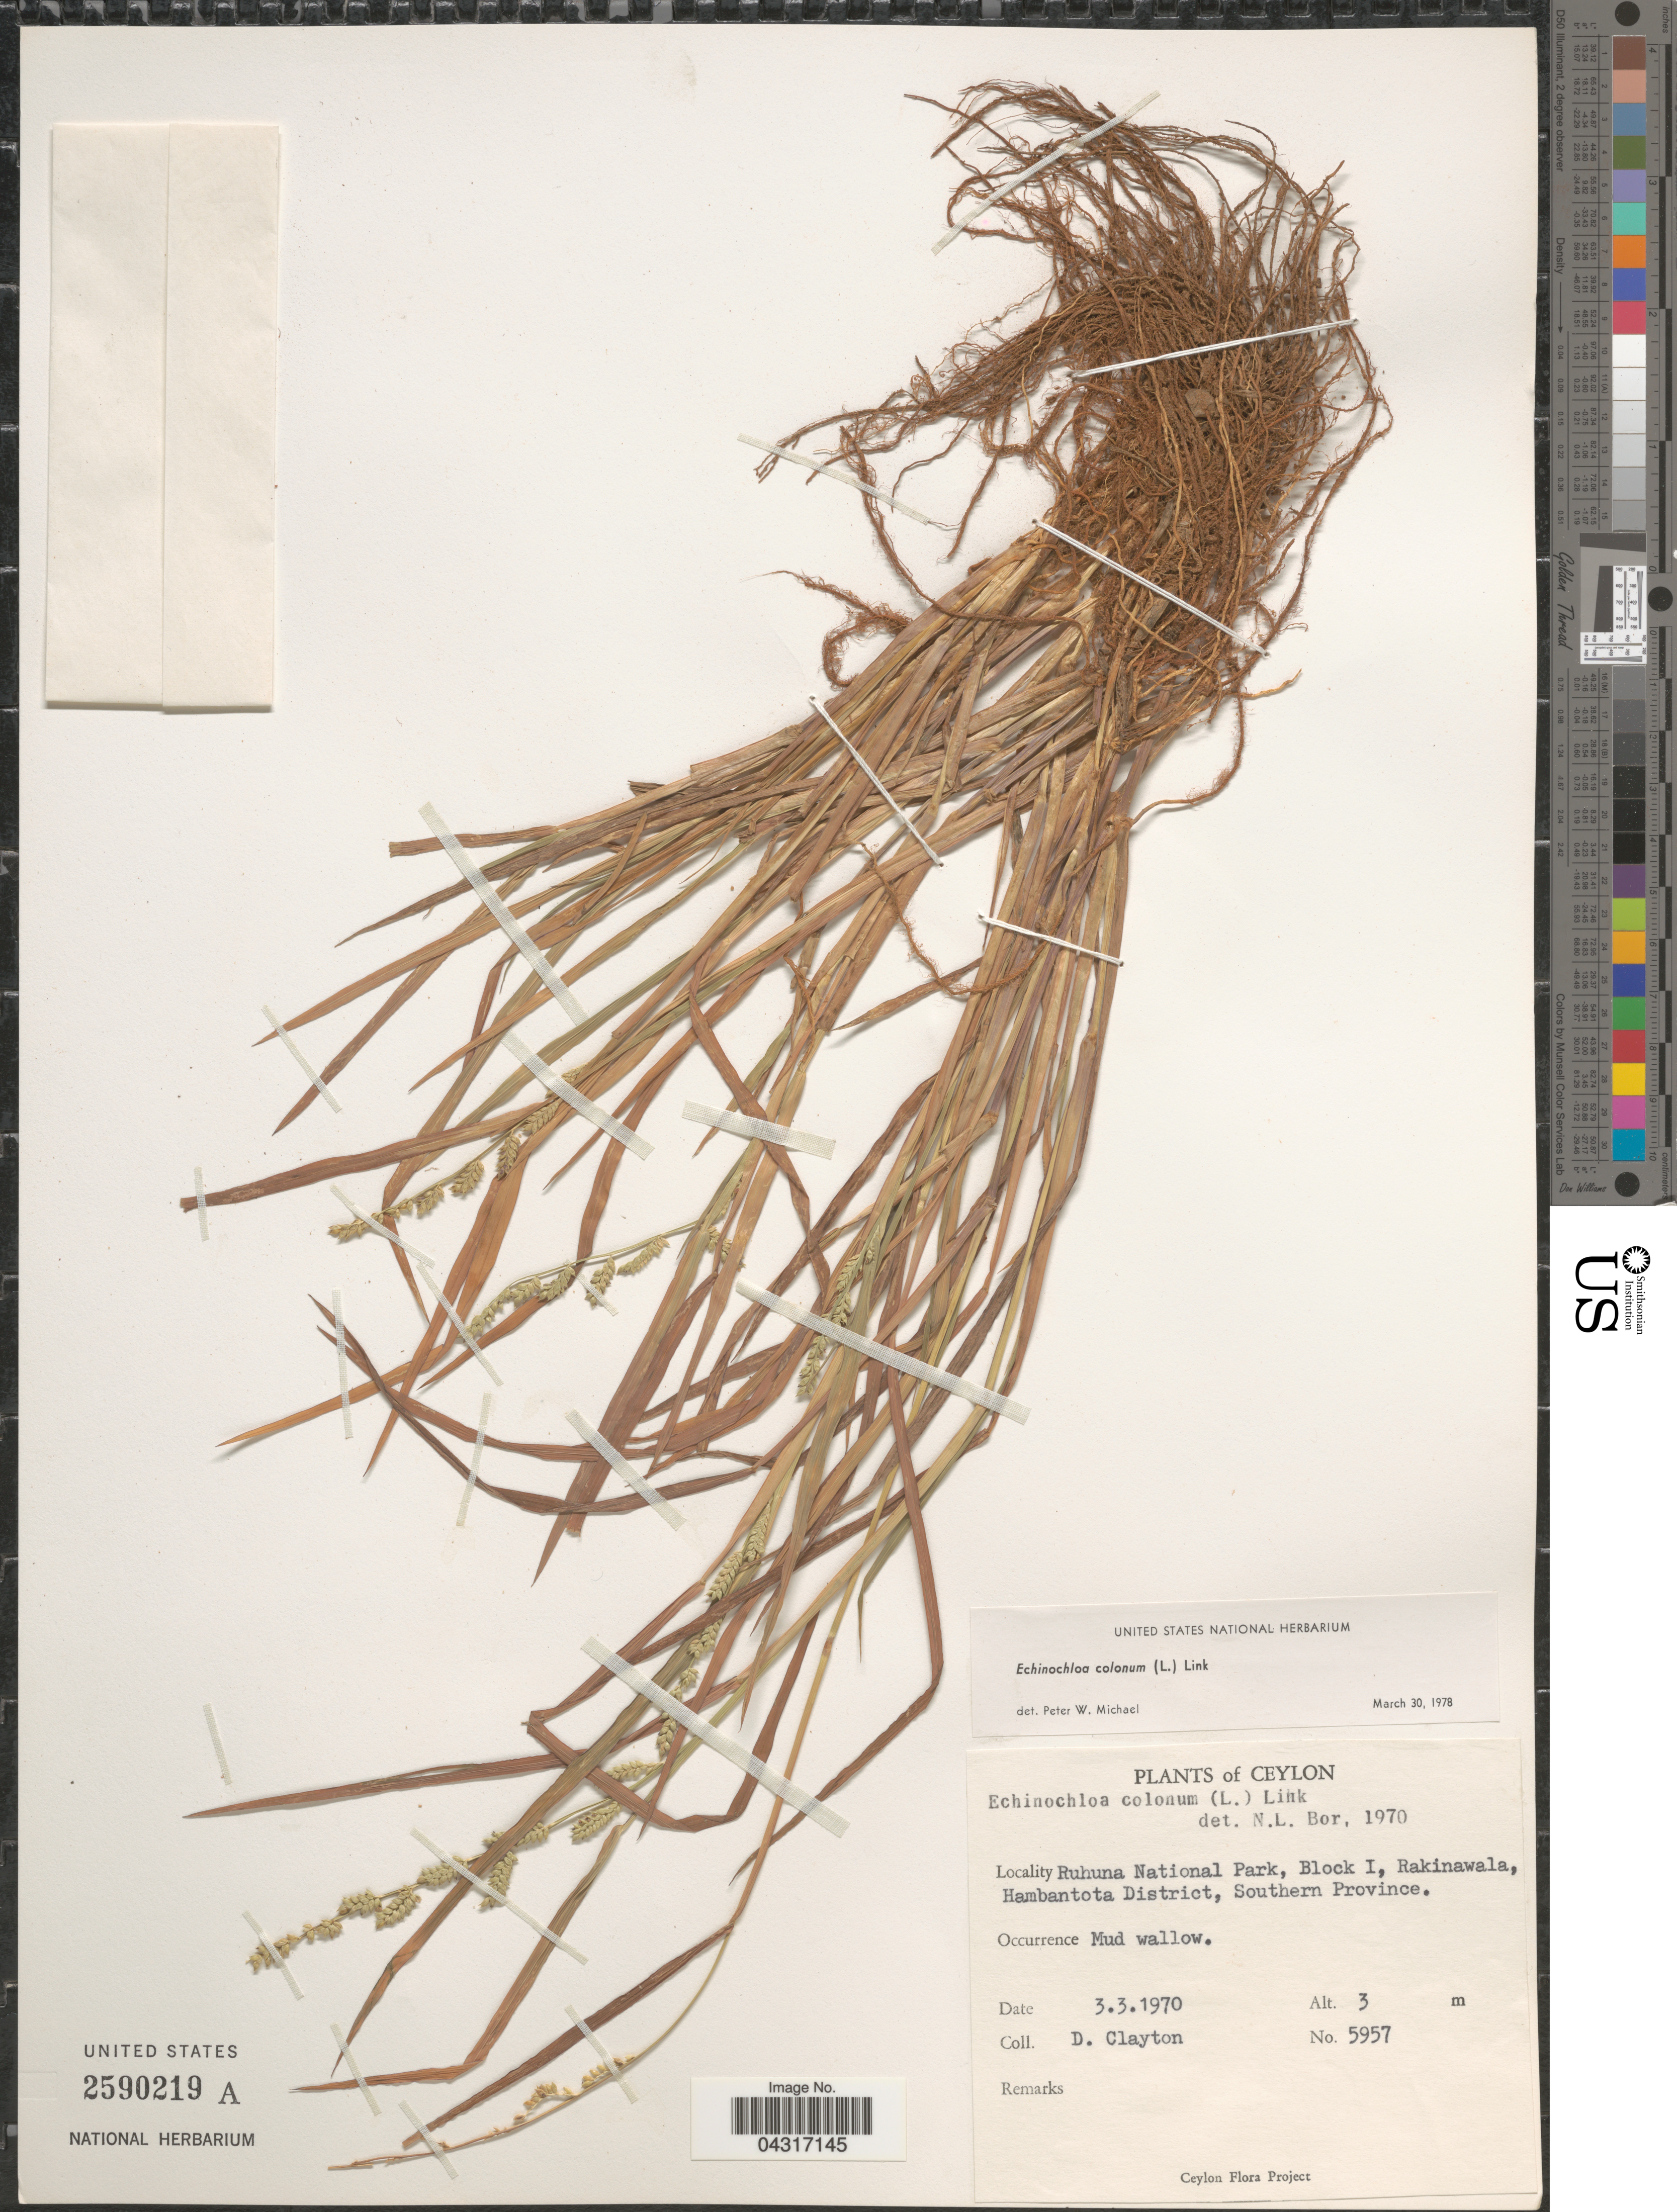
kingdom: Plantae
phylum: Tracheophyta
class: Liliopsida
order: Poales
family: Poaceae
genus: Echinochloa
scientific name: Echinochloa colona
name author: (L.) Link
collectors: D. Clayton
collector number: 5957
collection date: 1970-03-03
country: Sri Lanka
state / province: Southern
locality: Ceylon. Ruhuna National Park, Block I, Rakinawala, Hambantota District.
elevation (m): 3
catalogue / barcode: US 2590219A